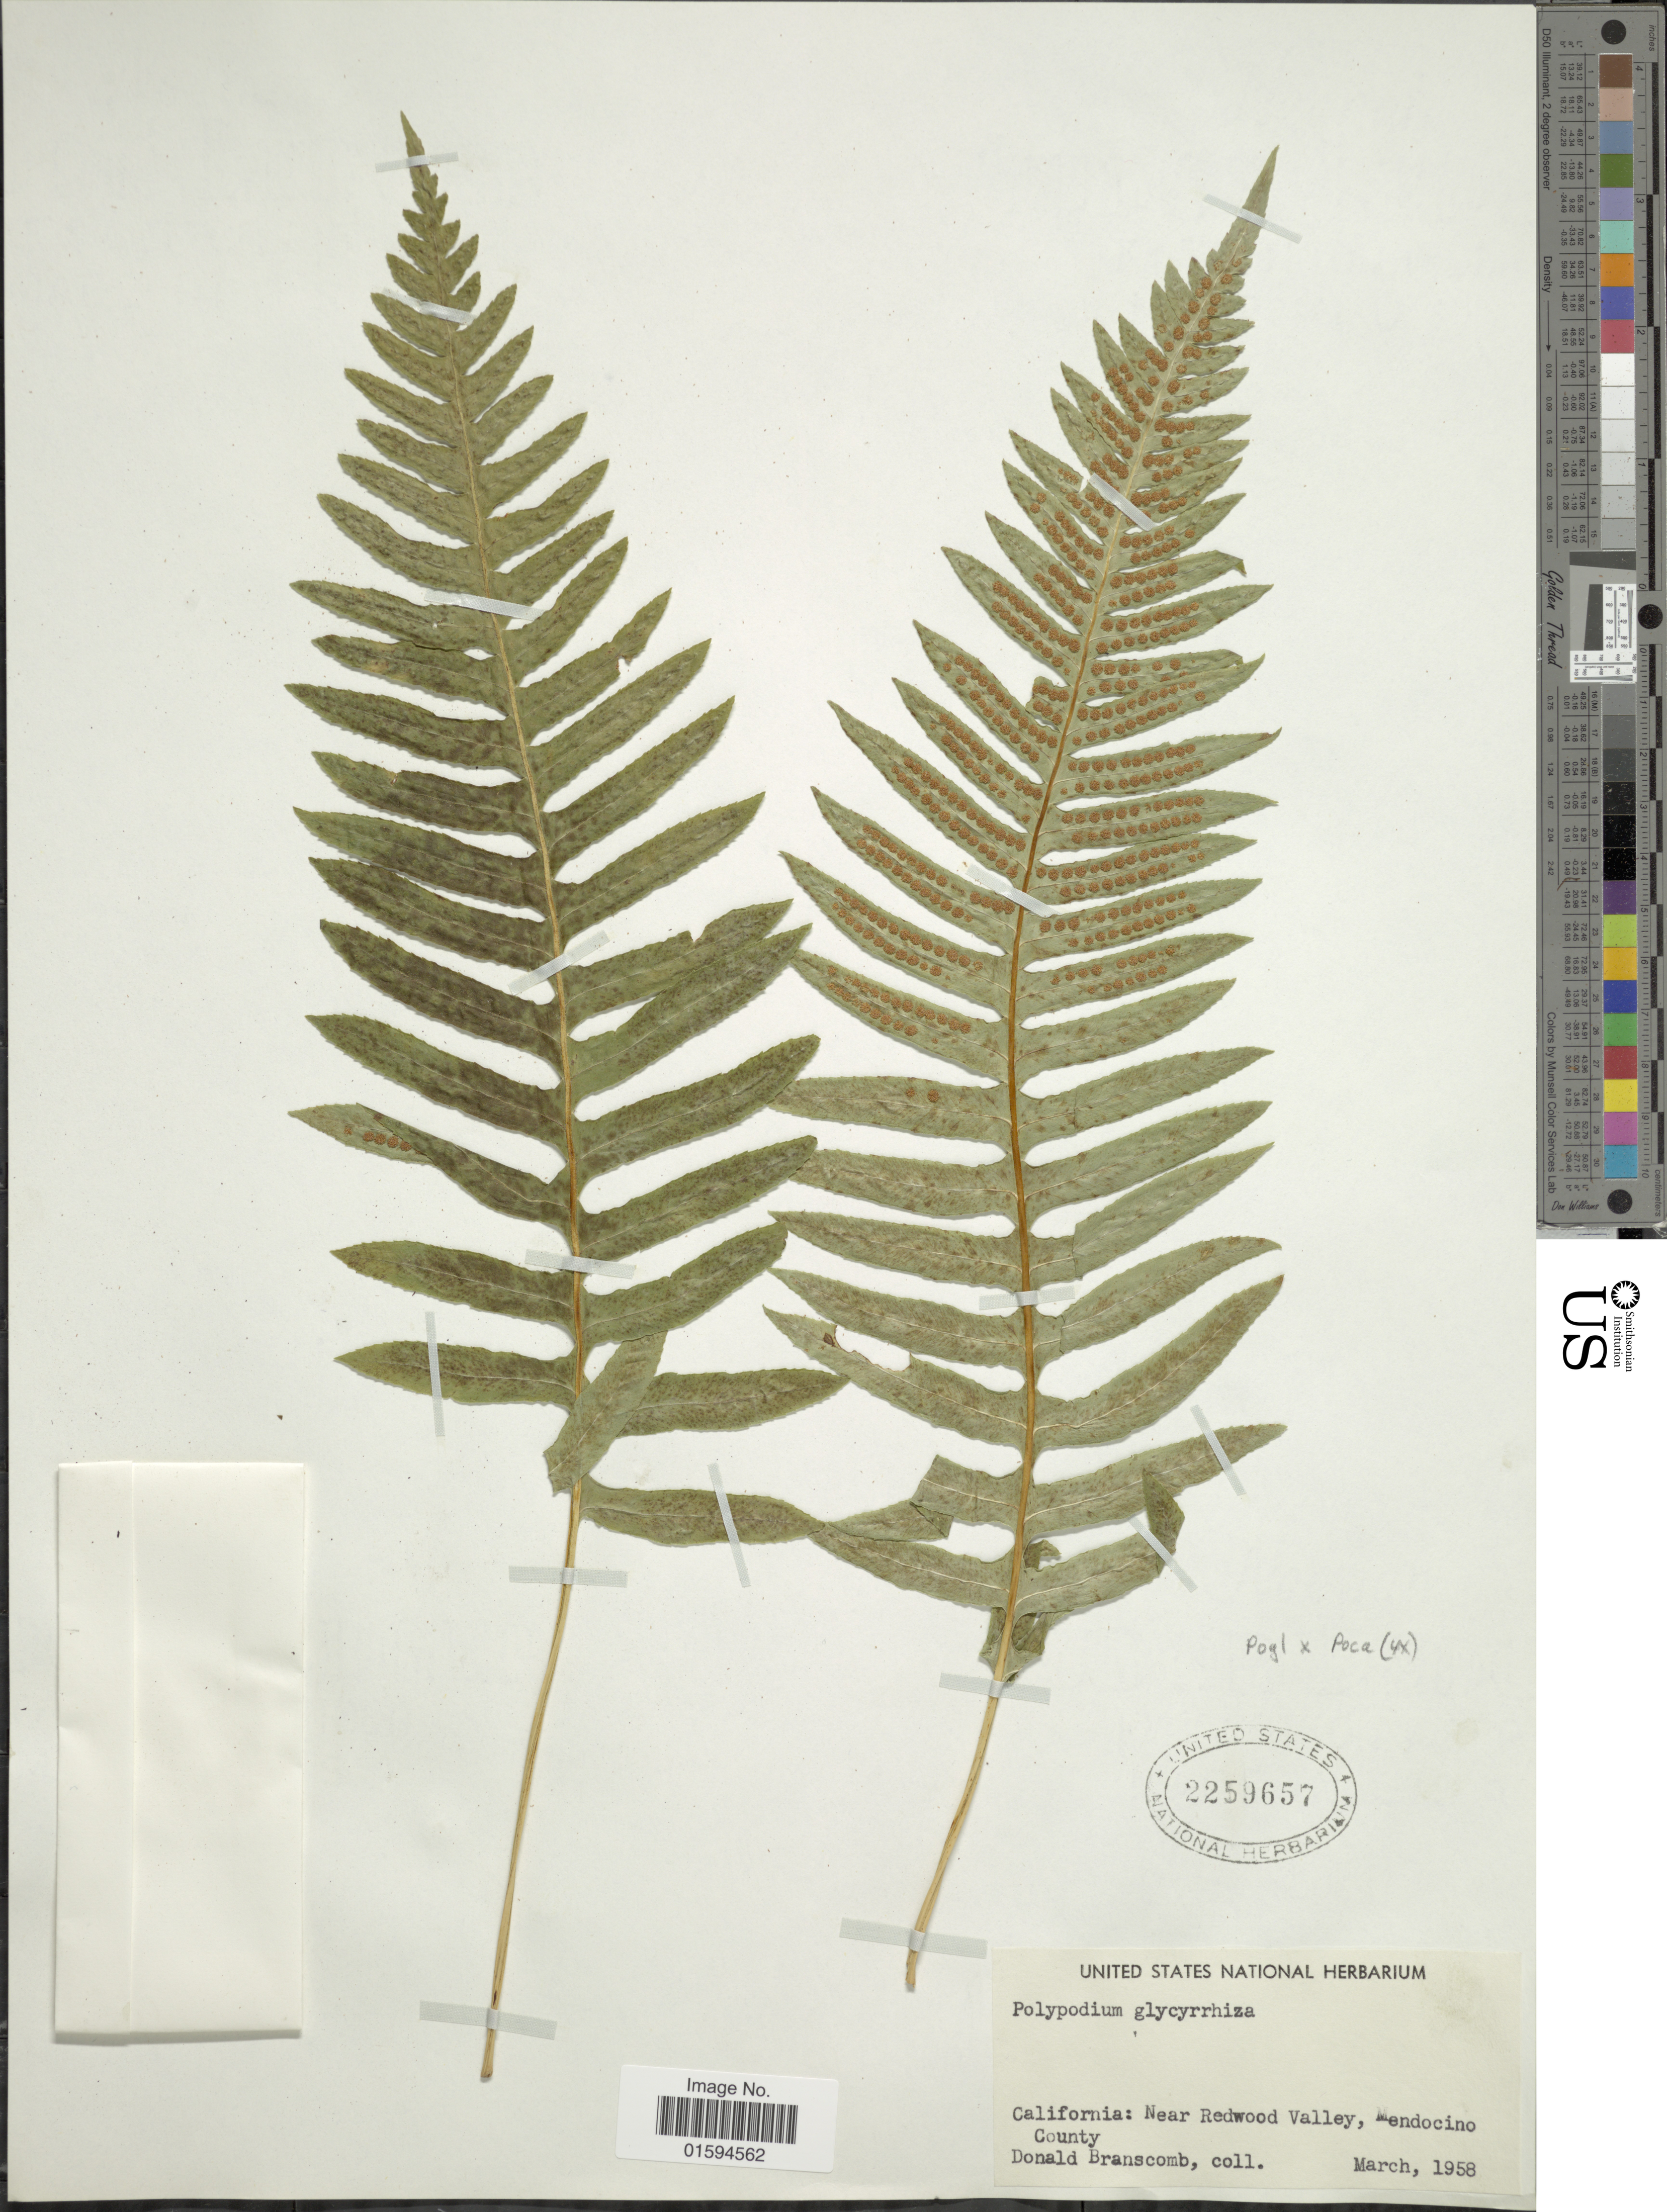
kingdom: Plantae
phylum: Tracheophyta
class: Polypodiopsida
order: Polypodiales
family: Polypodiaceae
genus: Polypodium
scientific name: Polypodium californicum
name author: Kaulf.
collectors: D. Branscomb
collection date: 1958-03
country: United States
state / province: California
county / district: Mendocino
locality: Near Redwood Valley, Mendocino County.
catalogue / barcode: US 2259657